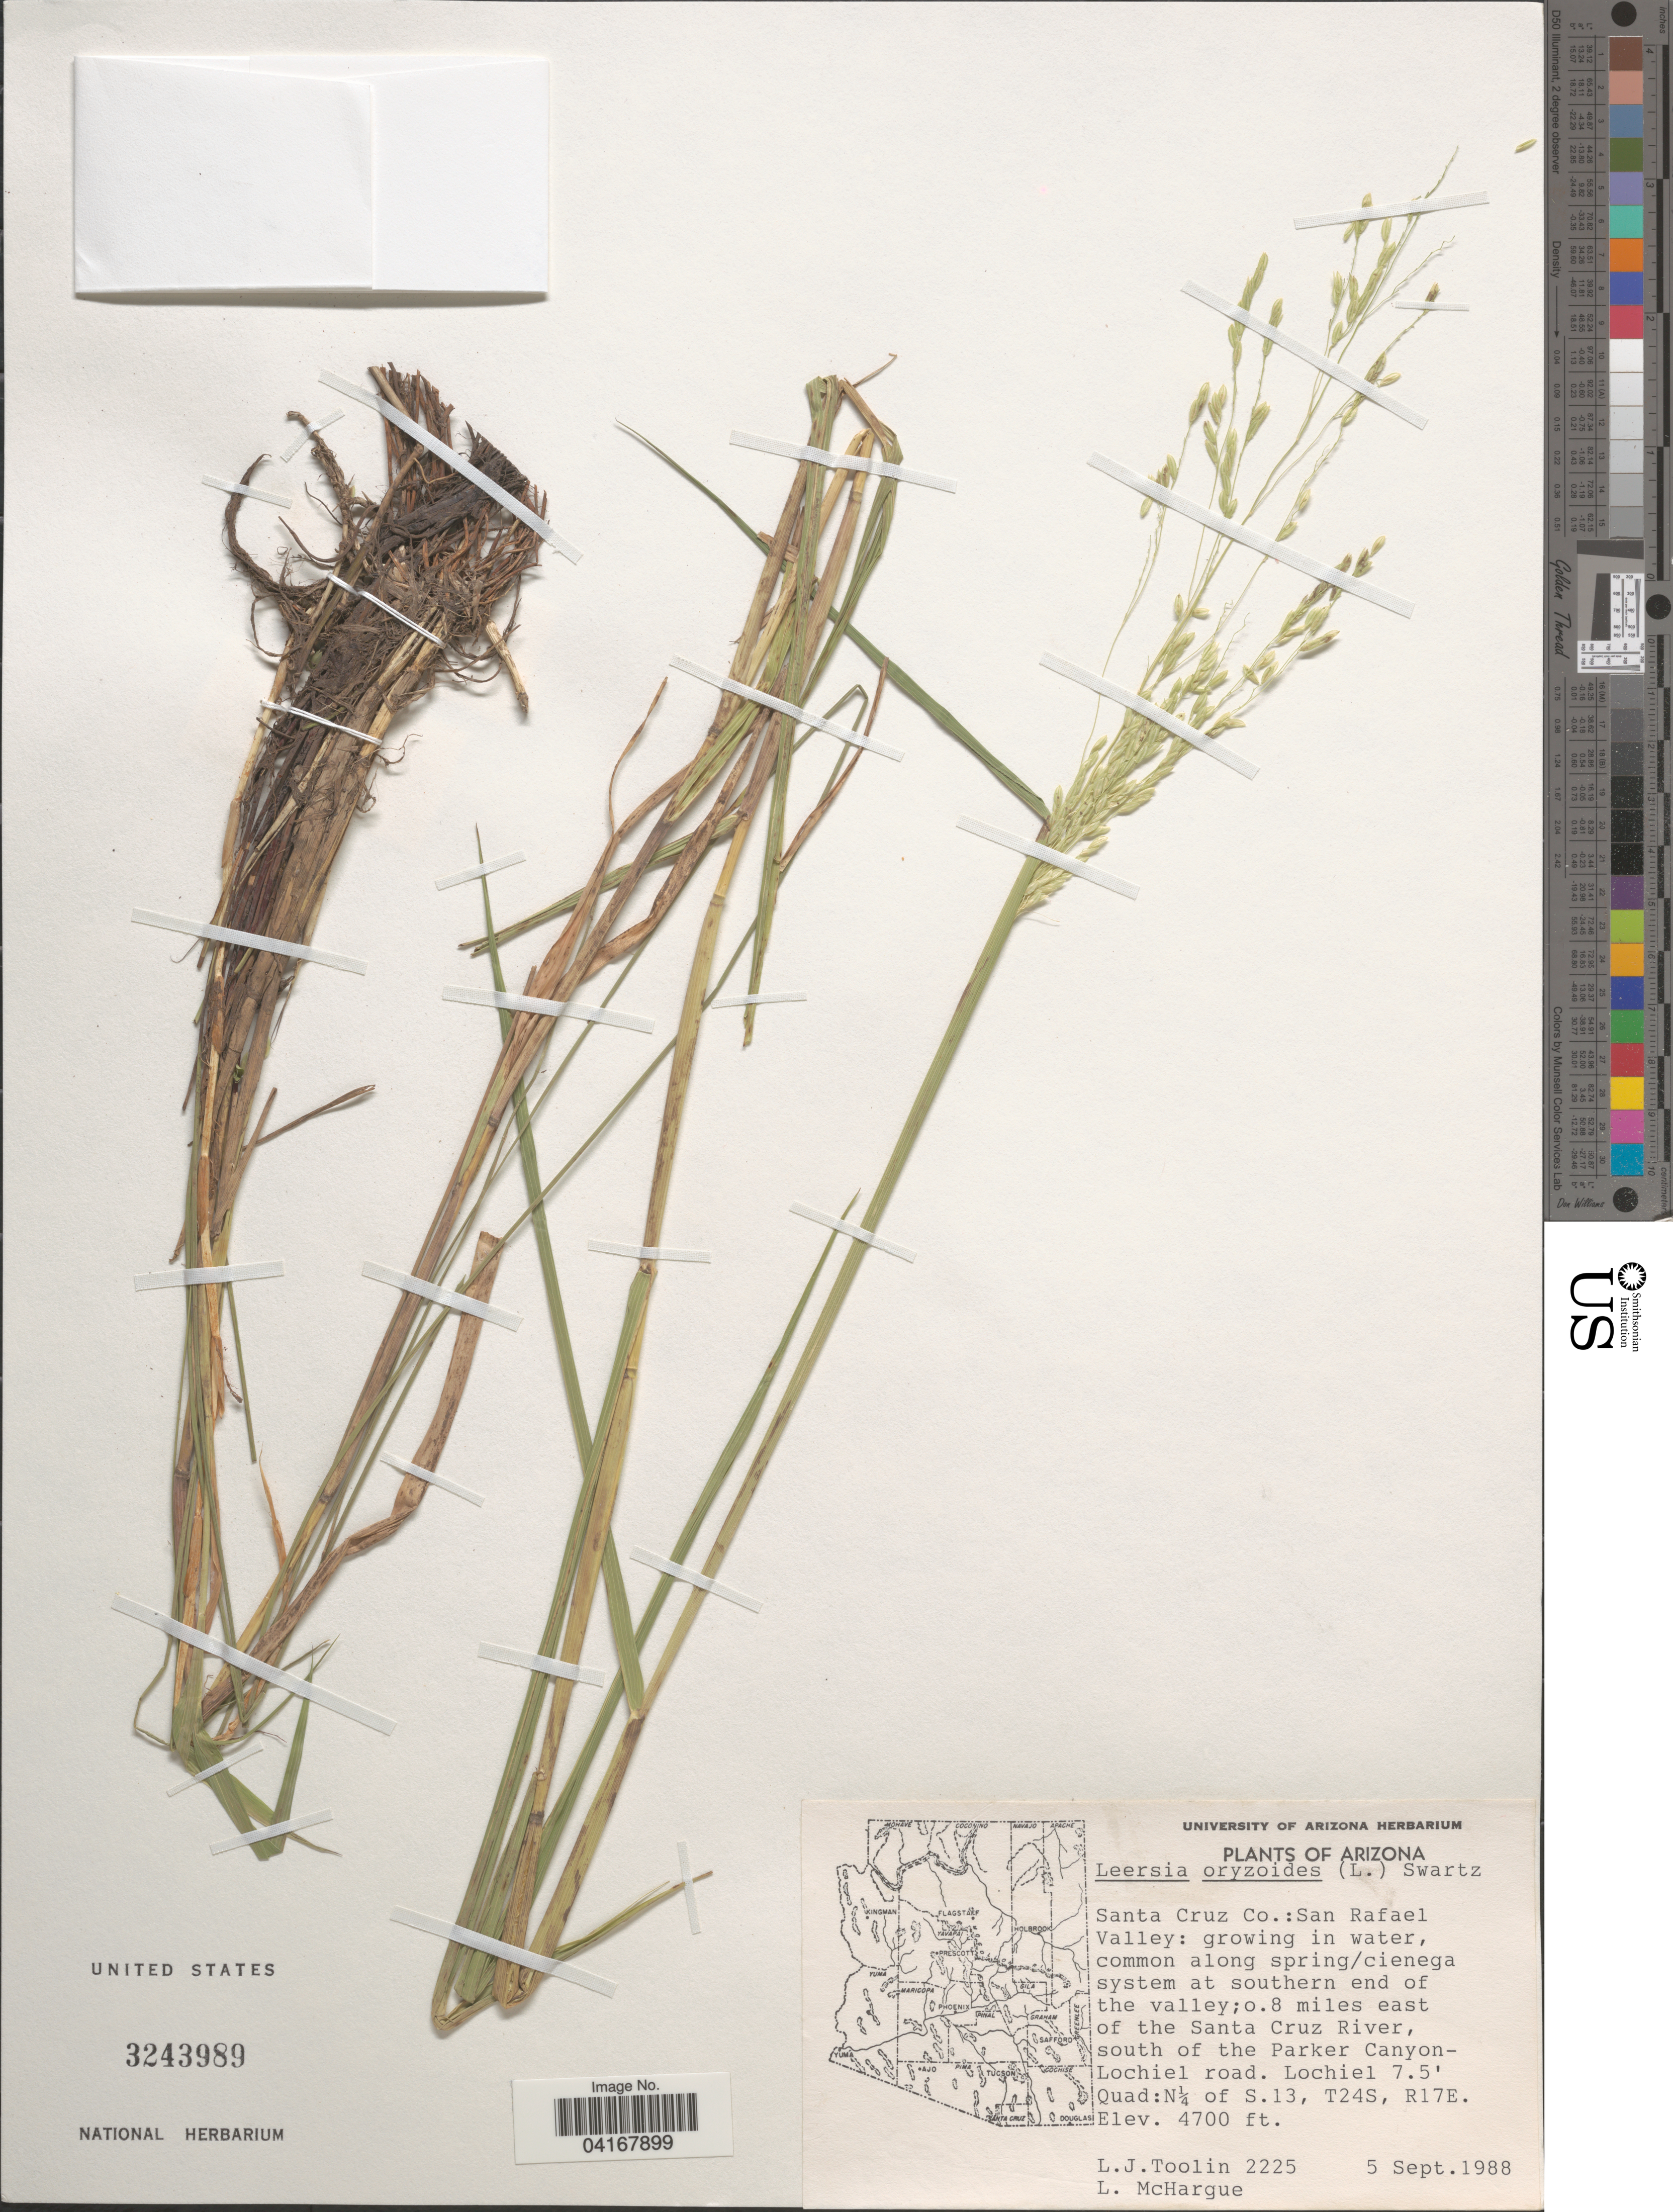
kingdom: Plantae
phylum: Tracheophyta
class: Liliopsida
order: Poales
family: Poaceae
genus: Leersia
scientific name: Leersia oryzoides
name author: (L.) Sw.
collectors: L. J. Toolin & L. Mchargue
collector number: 2225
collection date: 1988-09-05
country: United States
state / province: Arizona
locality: Santa Cruz Co.: San Rafael Valley: along spring/cienega system at southern end of the valley;0.8 miles east of the Santa Cruz River, south of the Parker Canyon-Lochiel road. Lochiel 7.5' Quad: N¼ of S.13, T24S, R17E.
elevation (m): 1433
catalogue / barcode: US 3243989